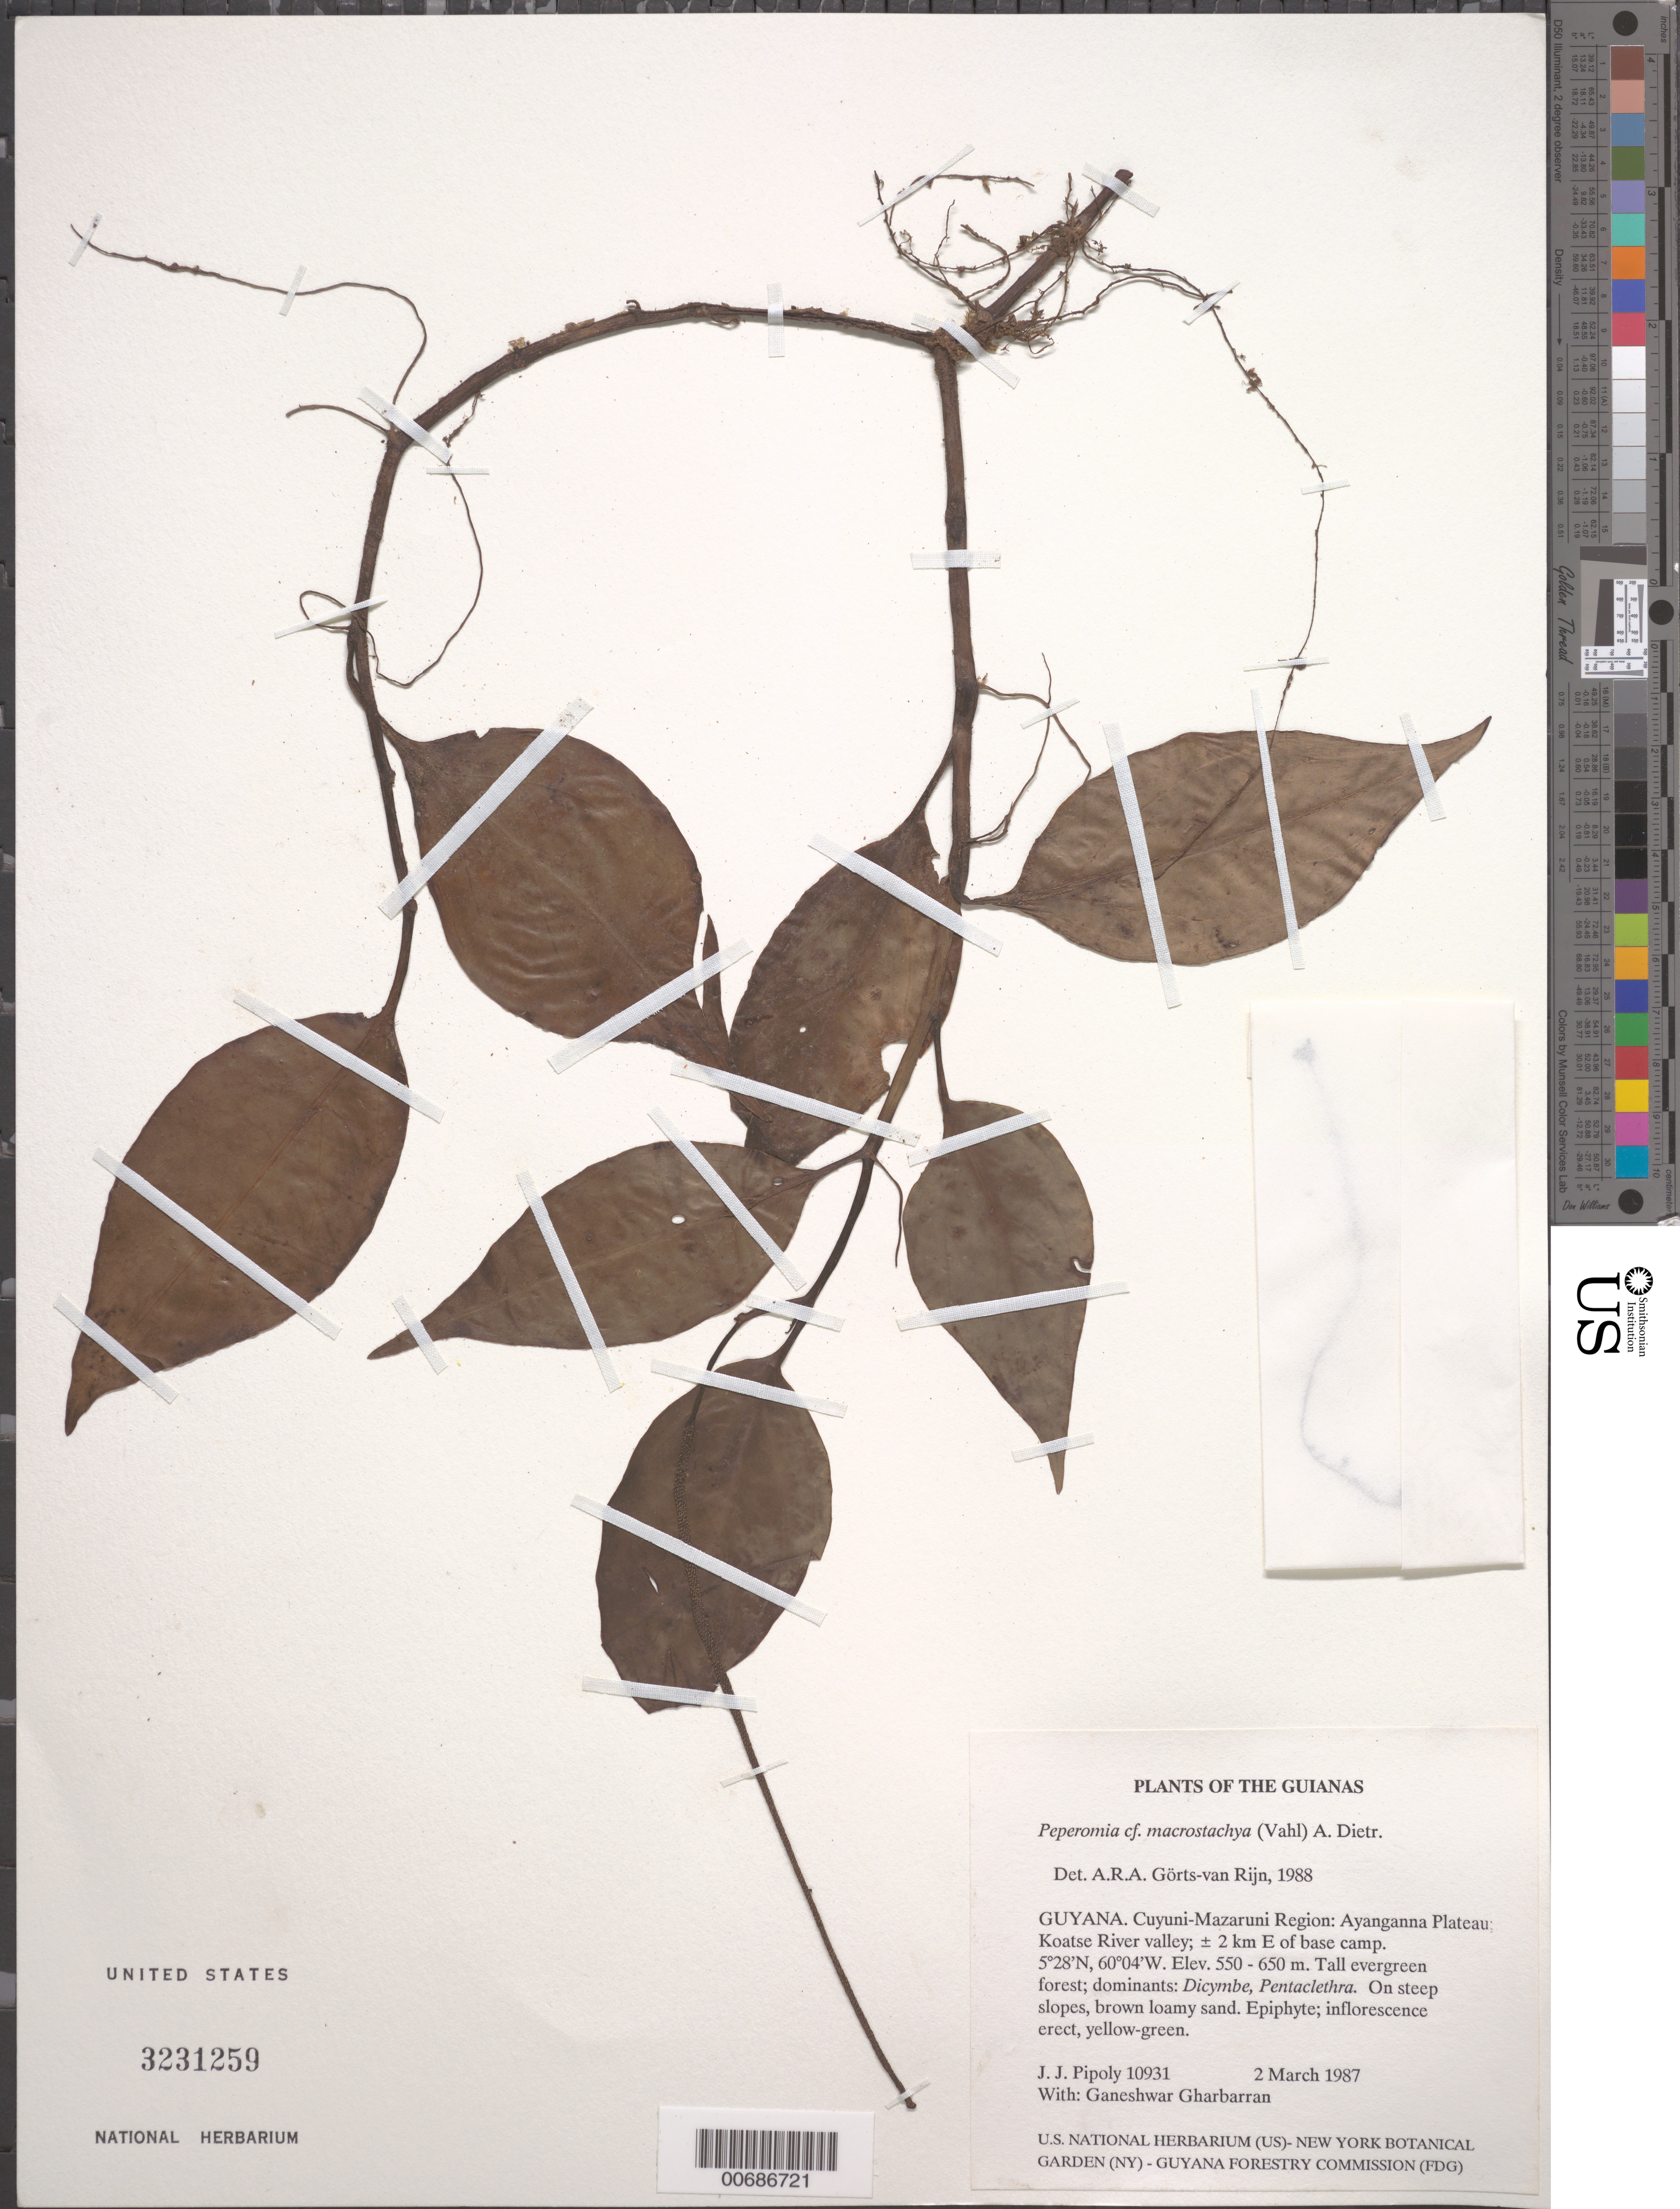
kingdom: Plantae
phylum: Tracheophyta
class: Magnoliopsida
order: Piperales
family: Piperaceae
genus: Peperomia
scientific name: Peperomia macrostachya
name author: (Vahl) A. Dietr.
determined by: Görts-van Rijn, A. R. A.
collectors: J. J. Pipoly & G. Gharbarran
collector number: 10931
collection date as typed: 2 March 1987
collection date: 1987-03-02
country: Guyana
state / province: Cuyuni-Mazaruni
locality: Ayanganna Plateau; Koatse River valley; ± 2 km E of base camp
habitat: Tall evergreen forest; dominants: Dicymbe, Pentaclethra. On steep slopes, brown loamy sand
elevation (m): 550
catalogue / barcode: US 3231259